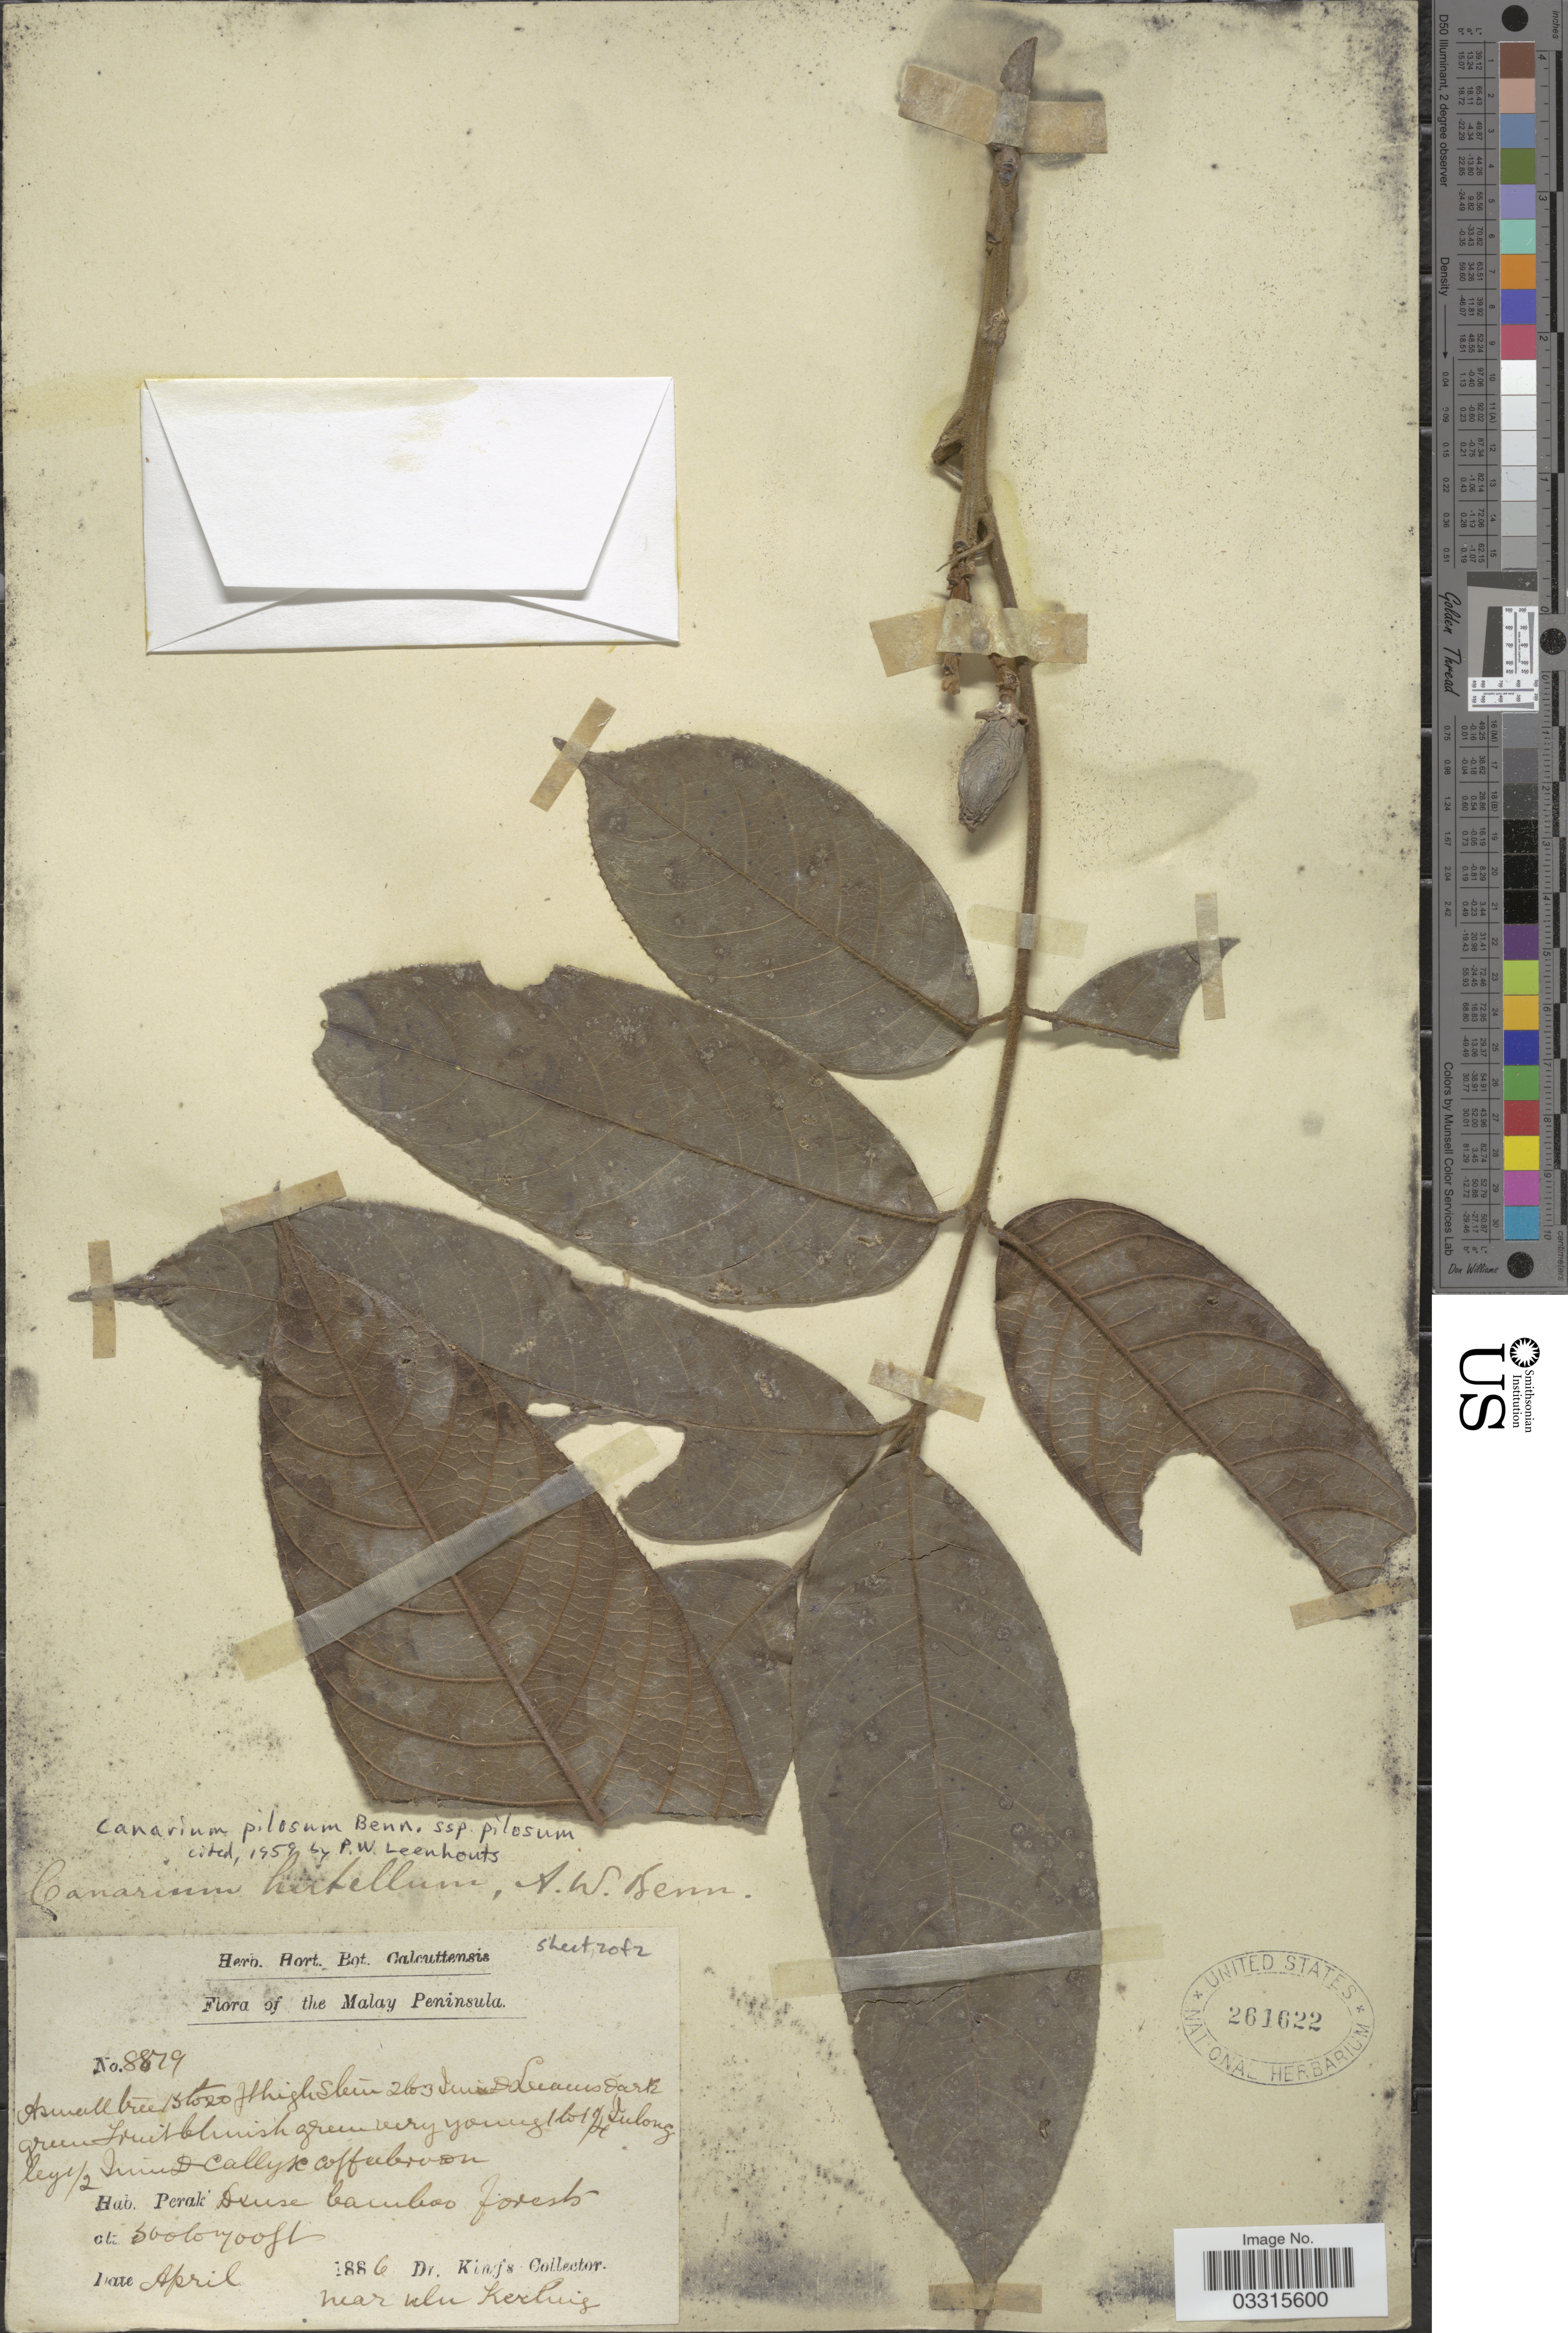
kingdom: Plantae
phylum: Tracheophyta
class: Magnoliopsida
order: Sapindales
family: Burseraceae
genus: Canarium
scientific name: Canarium pilosum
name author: A.W. Benn.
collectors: Dr. King's collector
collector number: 8879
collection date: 1886-04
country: Malaysia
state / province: Perak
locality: Malay Peninsula.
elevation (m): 152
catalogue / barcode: US 261622